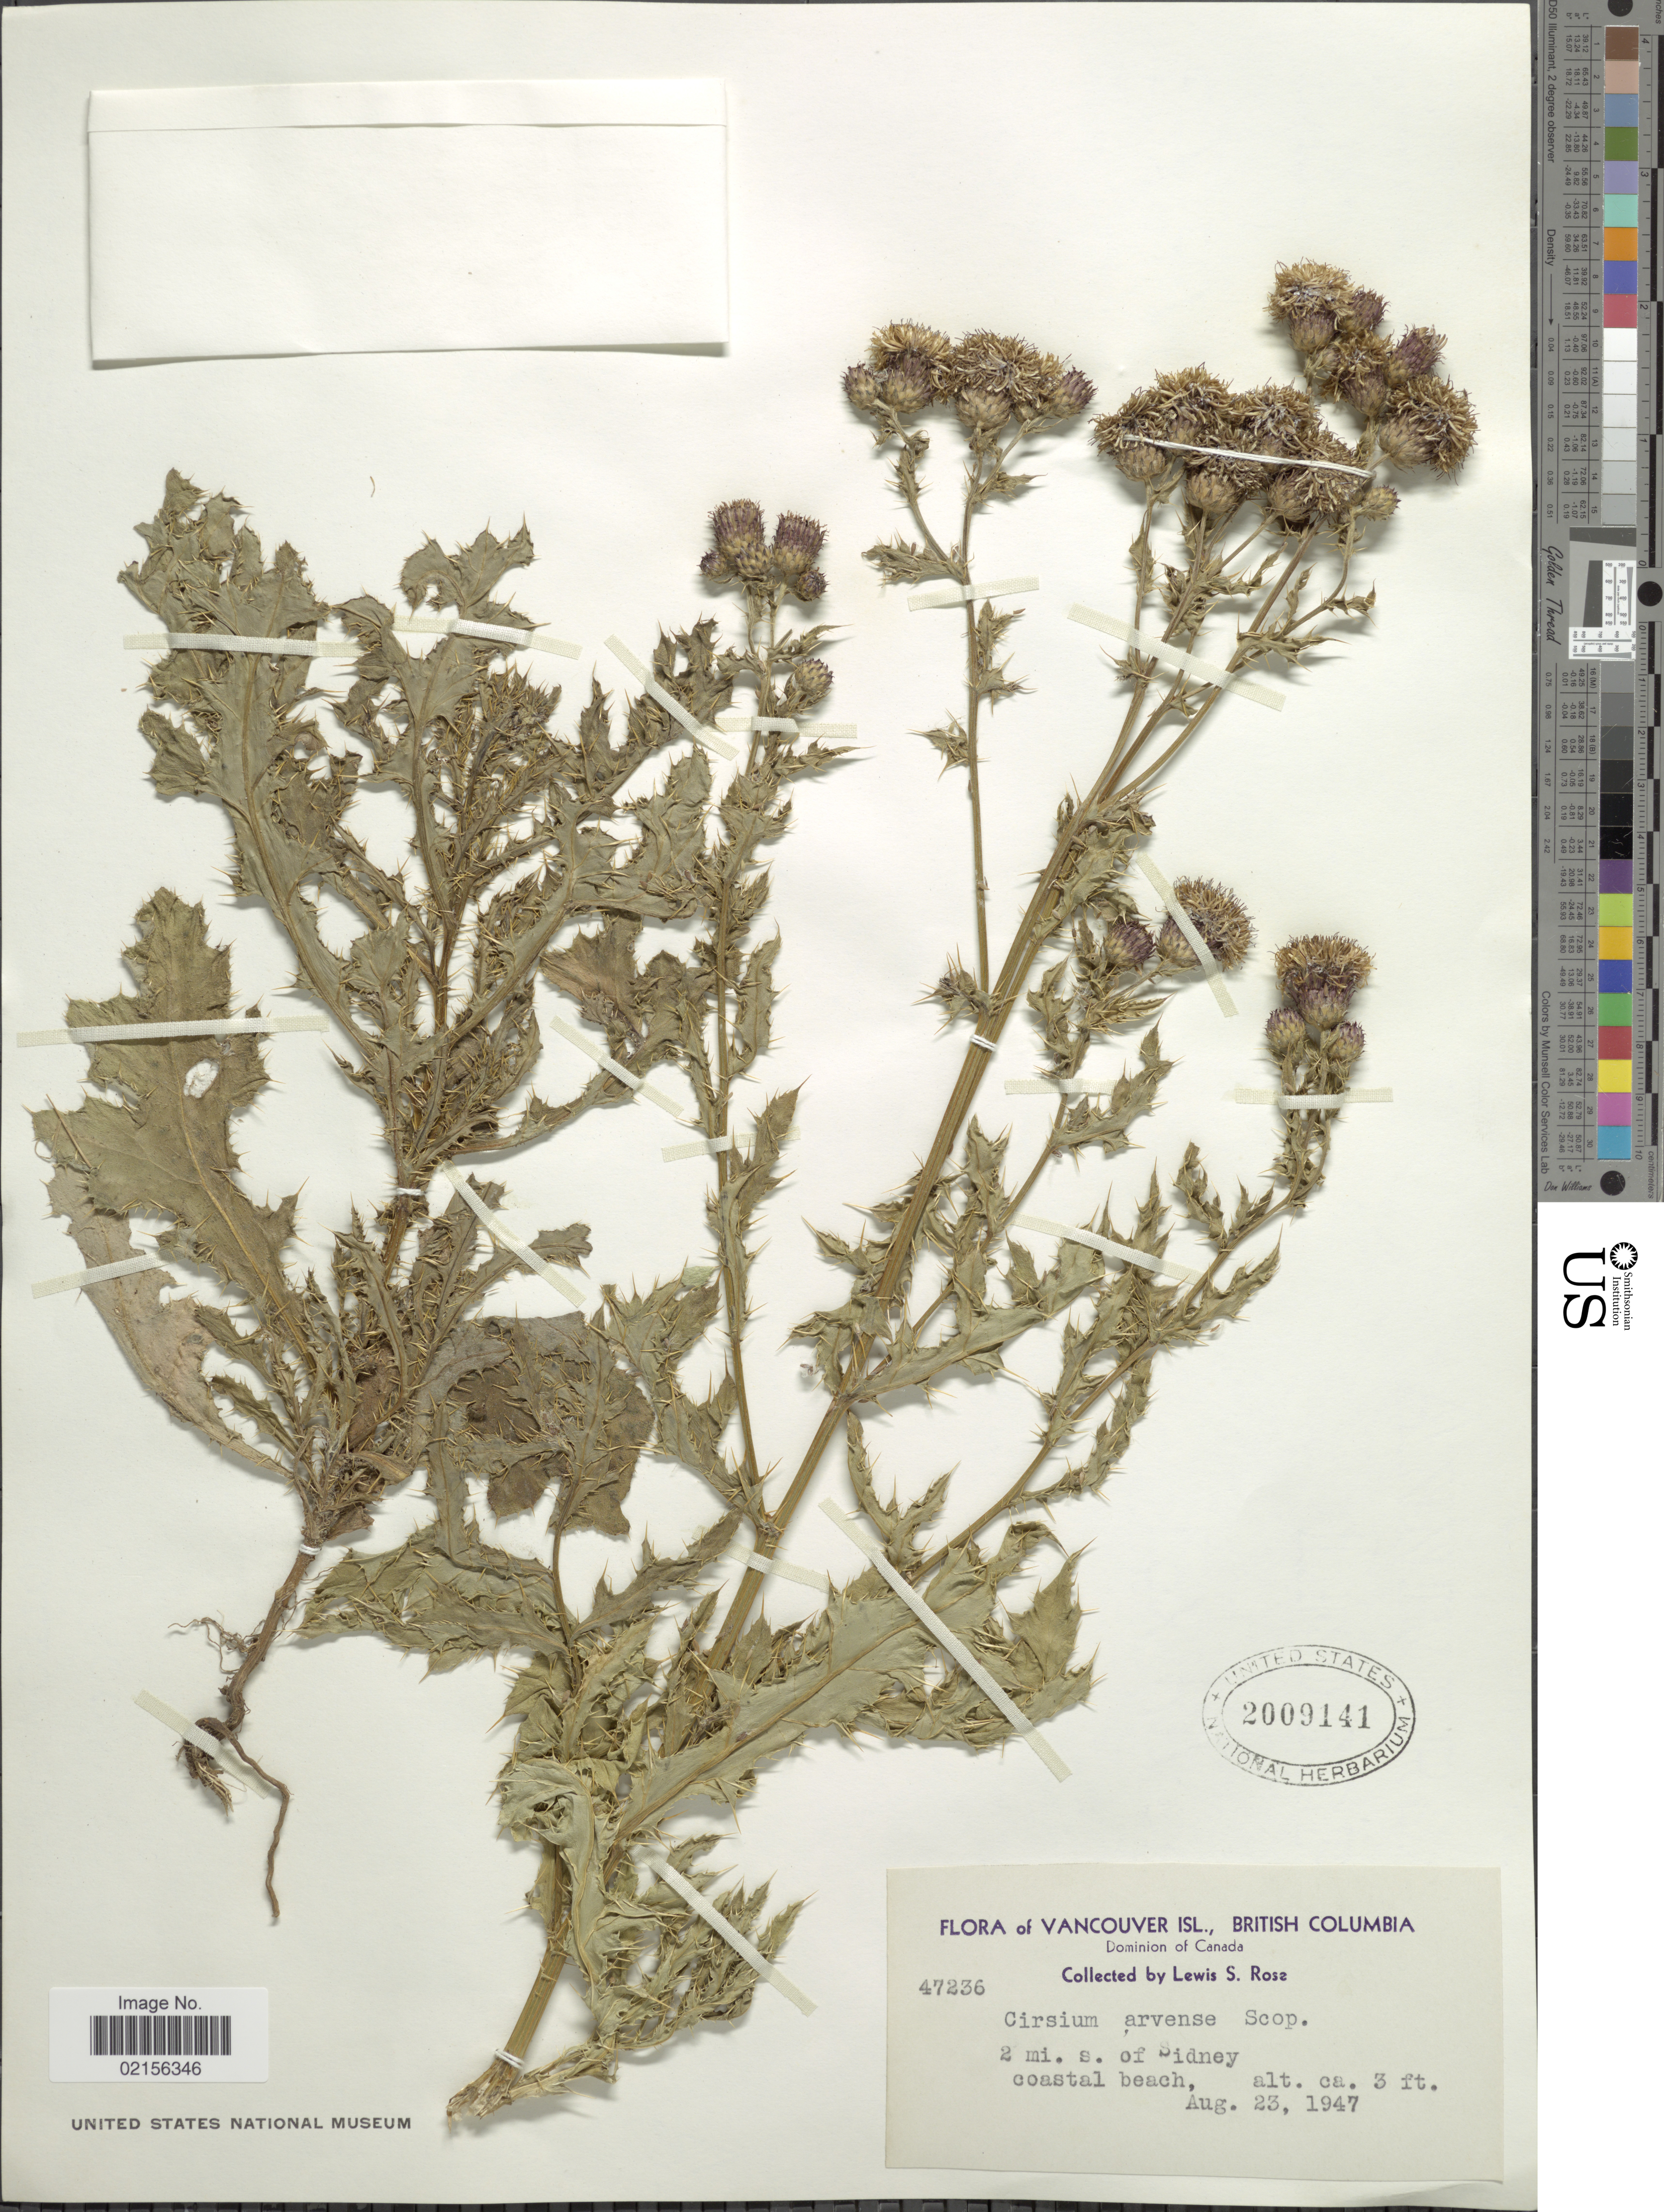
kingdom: Plantae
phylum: Tracheophyta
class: Magnoliopsida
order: Asterales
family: Asteraceae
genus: Cirsium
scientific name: Cirsium arvense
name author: (L.) Scop.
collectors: L. S. Rose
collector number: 47236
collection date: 1947-08-23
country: Canada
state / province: British Columbia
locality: Vancouver Isl., Dominion of Canada, 2 mi. s. of Sidney, coastal beach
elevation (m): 1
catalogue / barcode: US 2009141